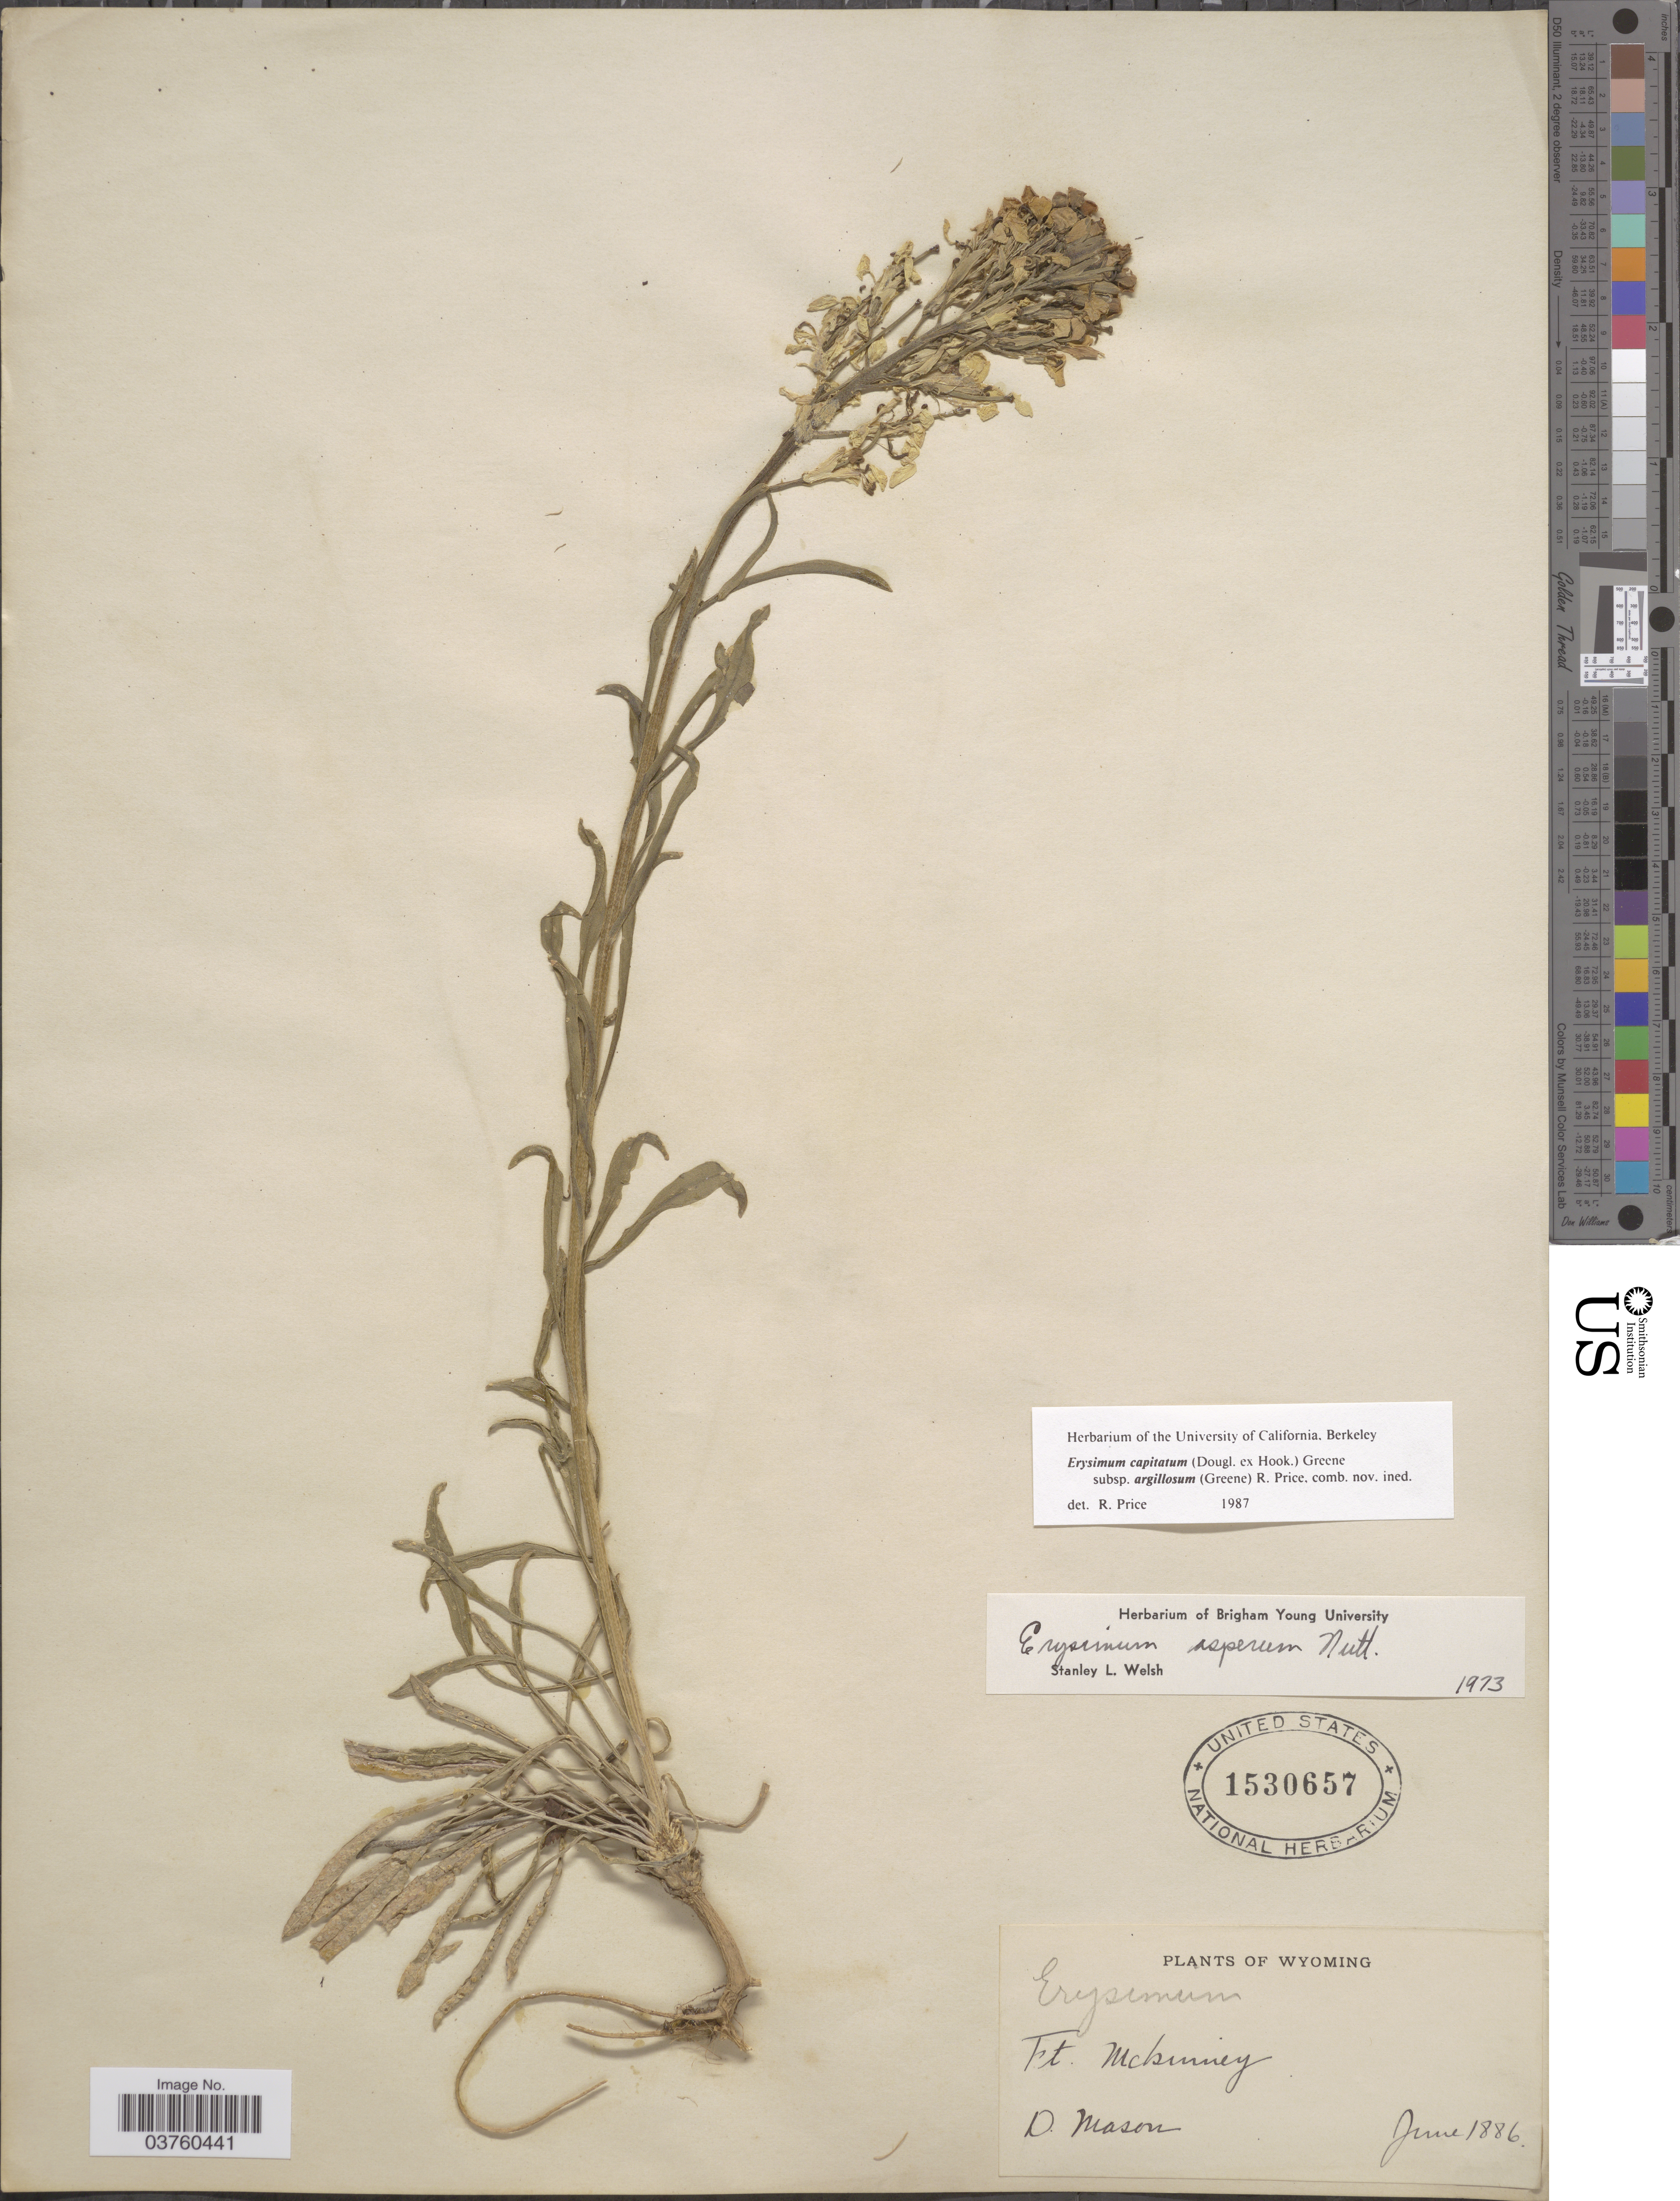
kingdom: Plantae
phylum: Tracheophyta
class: Magnoliopsida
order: Brassicales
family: Brassicaceae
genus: Erysimum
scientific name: Erysimum capitatum subsp. argillosum (Greene) R.A. Price comb. nov. ined.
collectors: D. Mason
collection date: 1886-06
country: United States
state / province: Wyoming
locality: Ft. McKinney.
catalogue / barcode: US 1530657